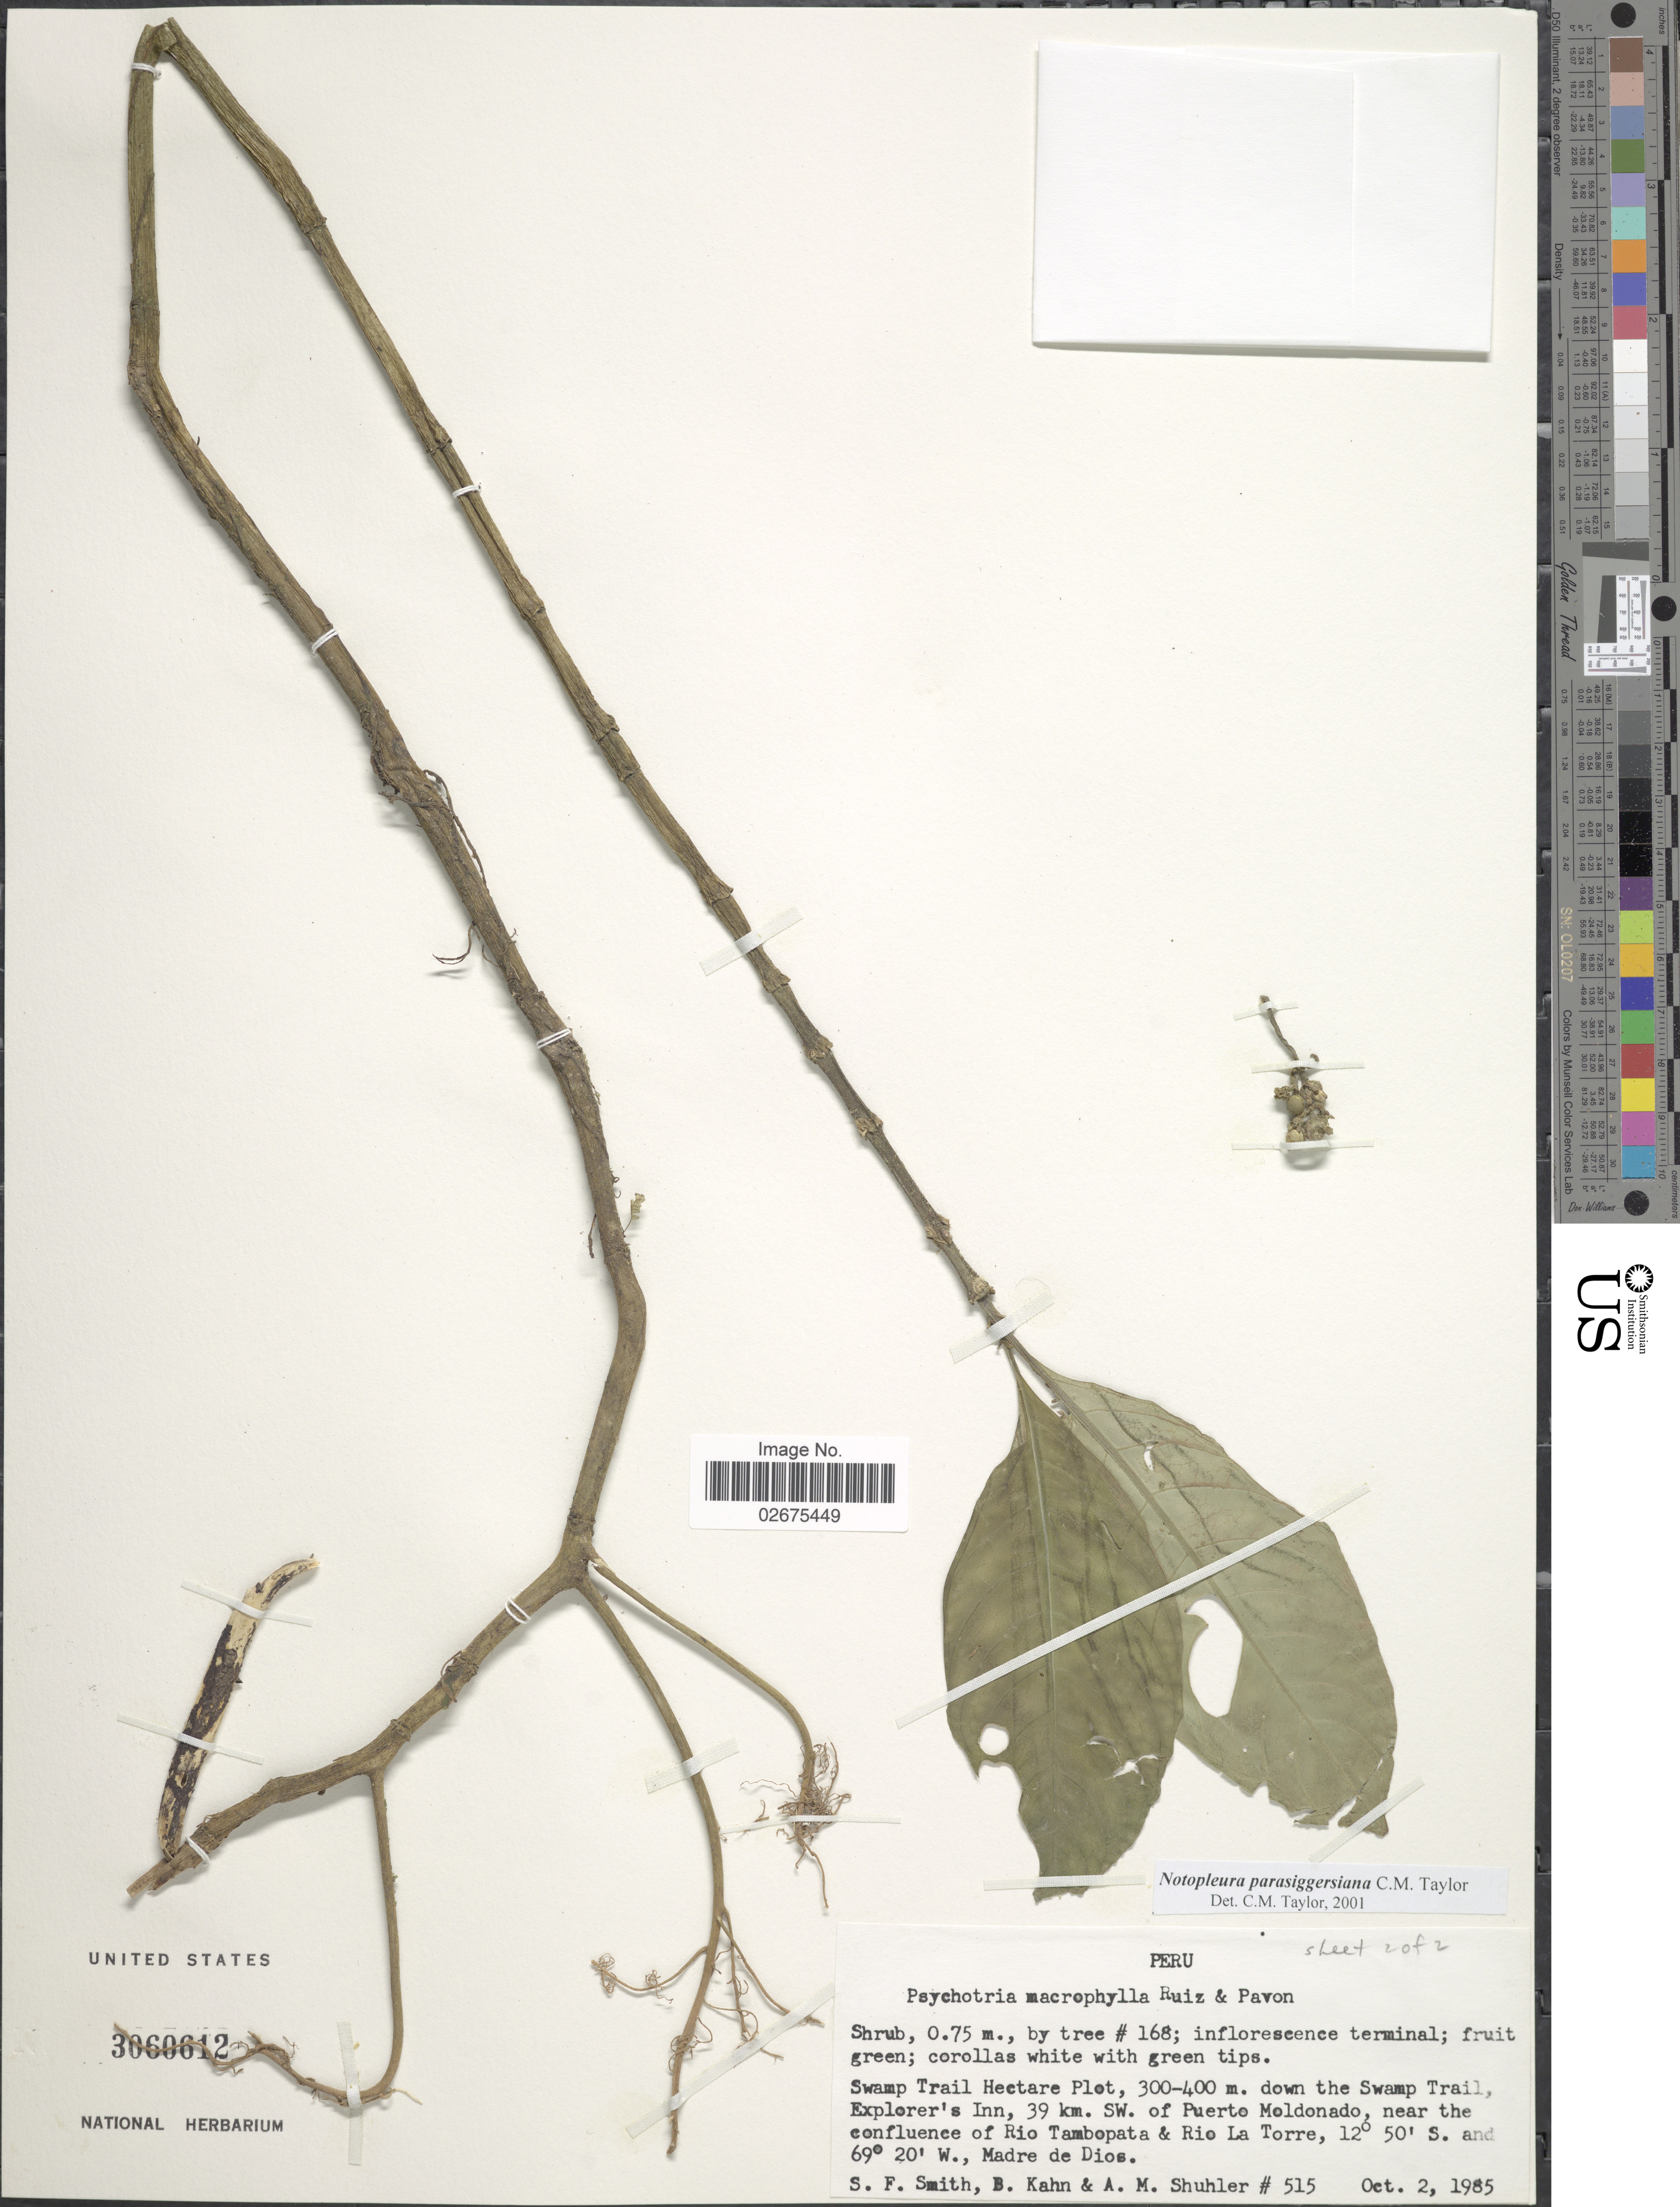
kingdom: Plantae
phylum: Tracheophyta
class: Magnoliopsida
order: Gentianales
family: Rubiaceae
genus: Notopleura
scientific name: Notopleura parasiggersiana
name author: C.M. Taylor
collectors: S.F. Smith, B. Kahn & A. Shuhler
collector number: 515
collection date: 1985-10-02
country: Peru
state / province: Madre de Dios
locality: Swamp Trail Hectare Plot, 300-400 m. down the Swamp Trail Explorer's Inn, 39 km. SW of Puerto Moldonado, near the confluemce of Rio Tambopata & Rio La Torre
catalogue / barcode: US 3060612